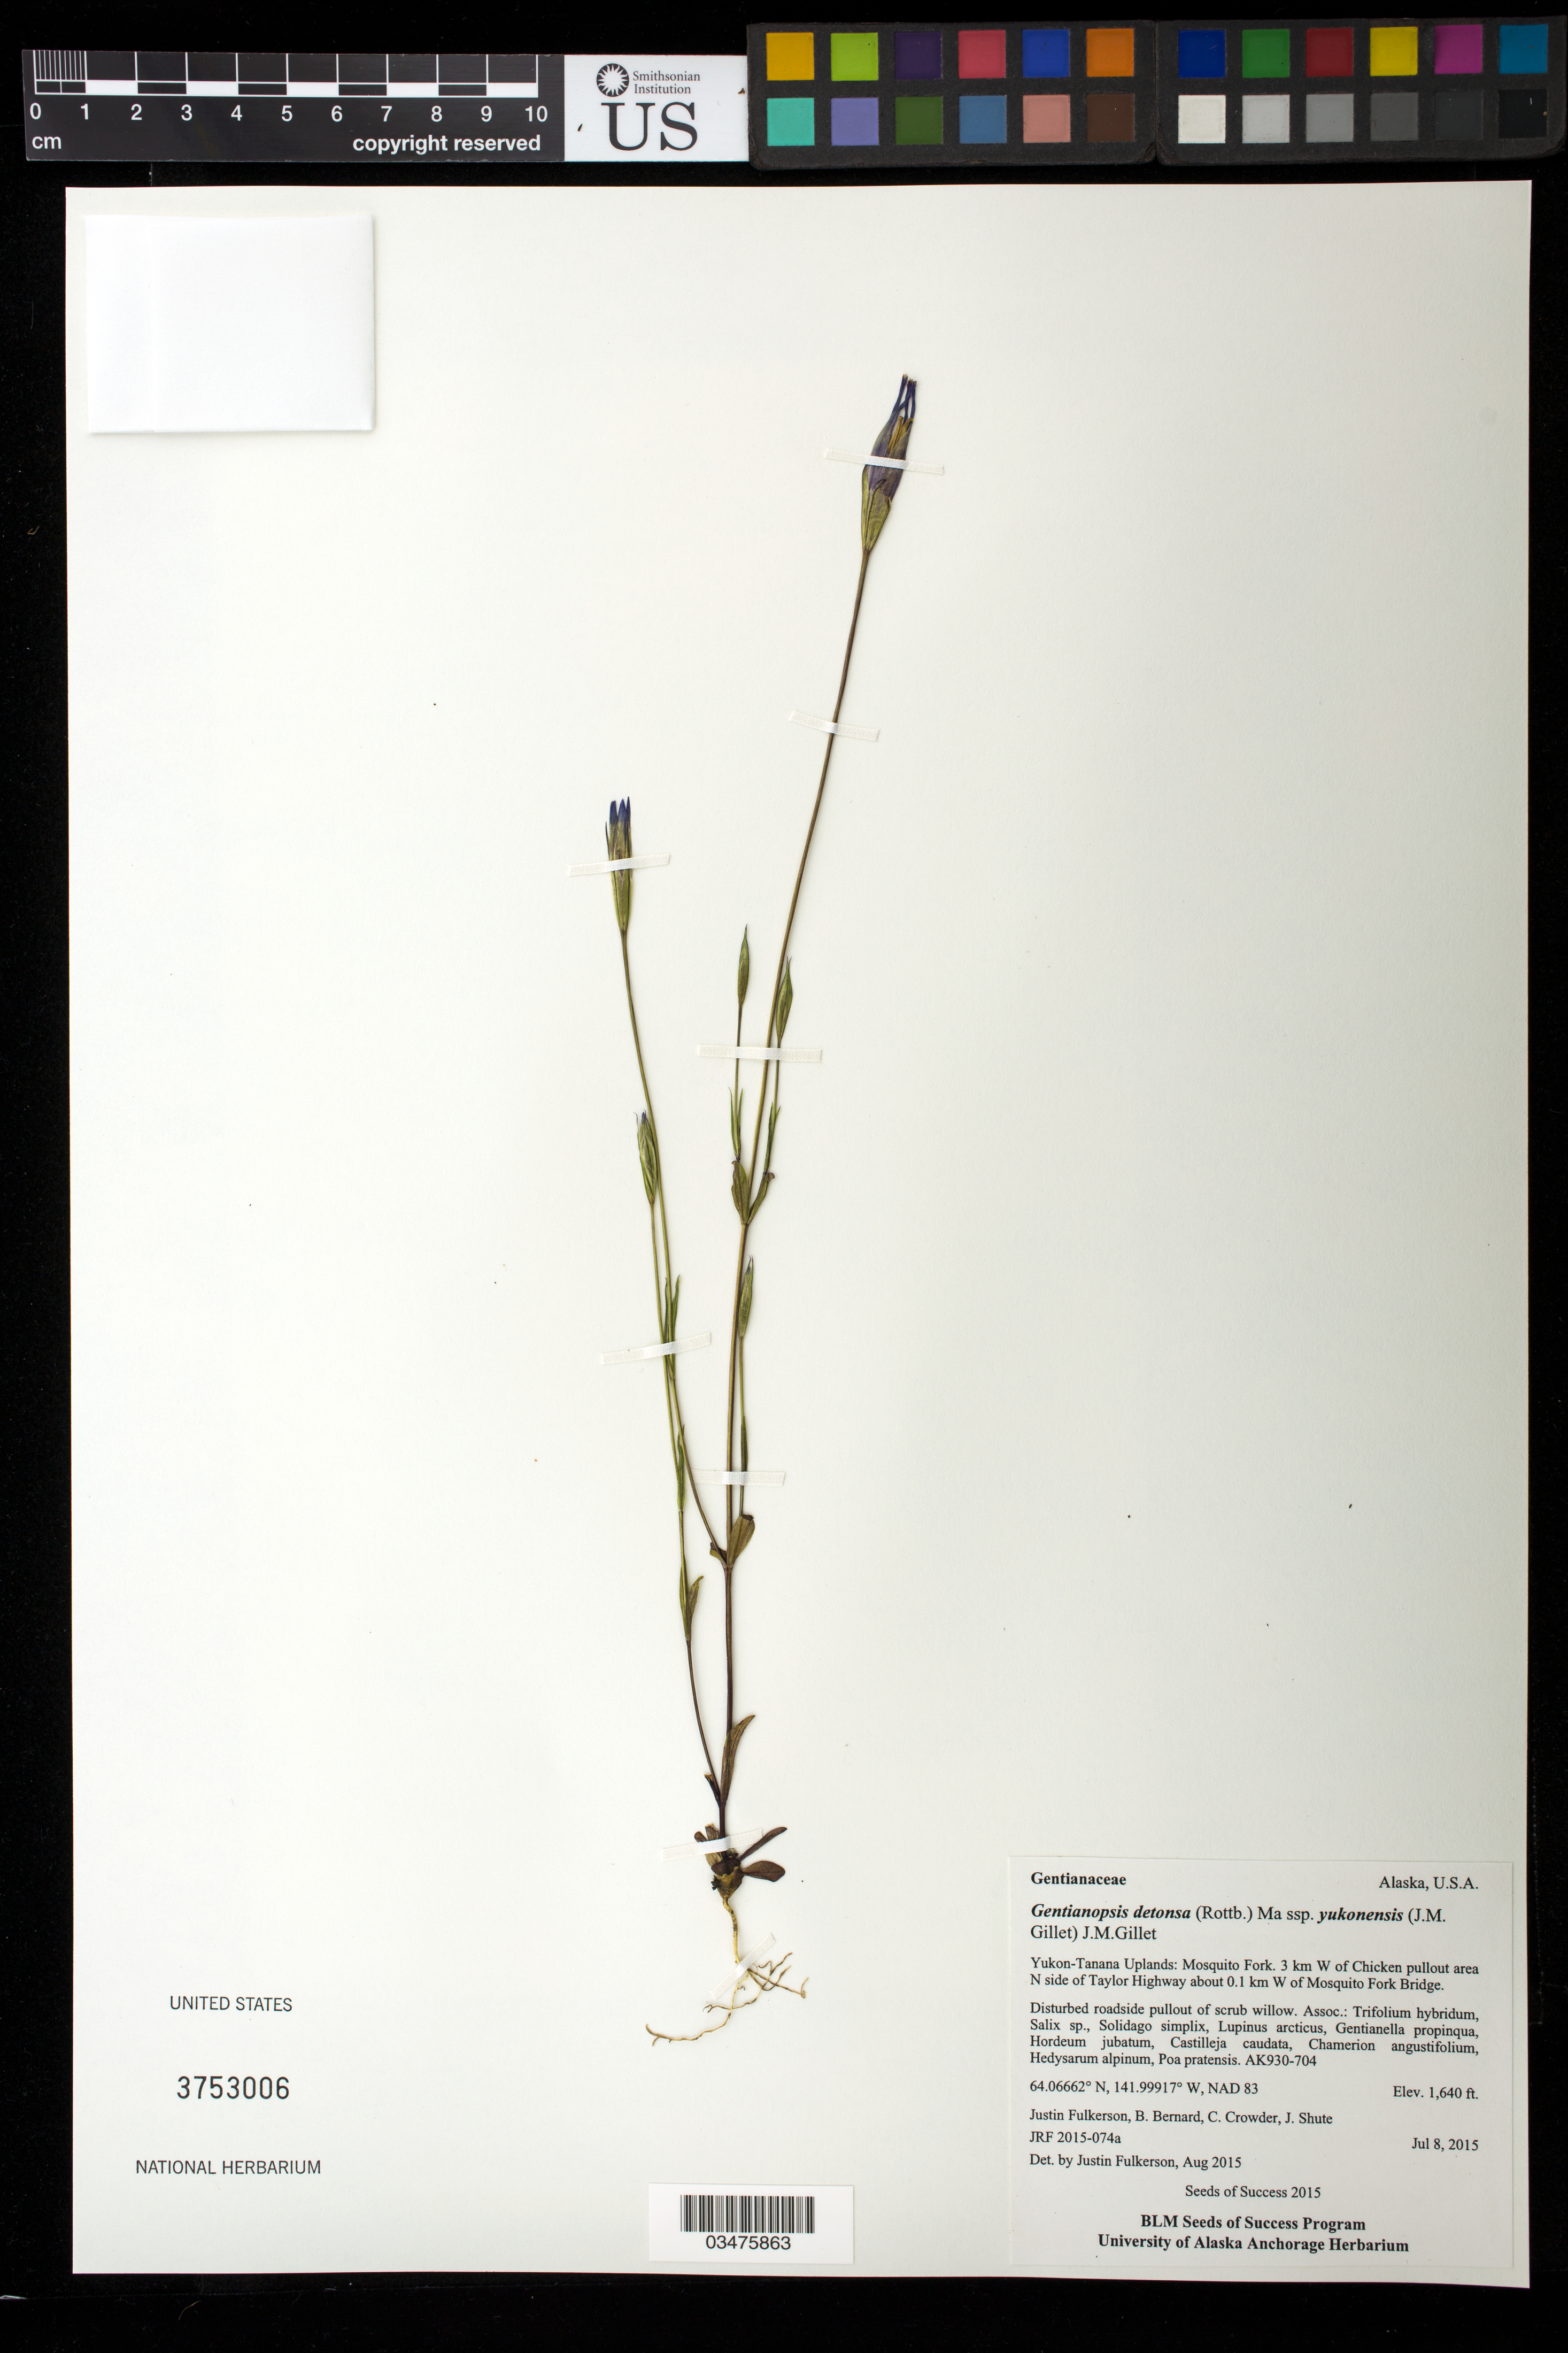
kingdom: Plantae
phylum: Tracheophyta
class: Magnoliopsida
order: Gentianales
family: Gentianaceae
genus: Gentianopsis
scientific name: Gentianopsis detonsa subsp. yukonensis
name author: (J.M. Gillett) J.M. Gillett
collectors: J. Fulkerson, C. Crowder, J. Shute & B. Bernard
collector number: AK930-704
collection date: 2015-08-13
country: United States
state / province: Alaska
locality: Yukon-Tanana Uplands, Mosquito Fork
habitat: Disturbed roadside pullout with scrub willow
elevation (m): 500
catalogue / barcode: US 3753006